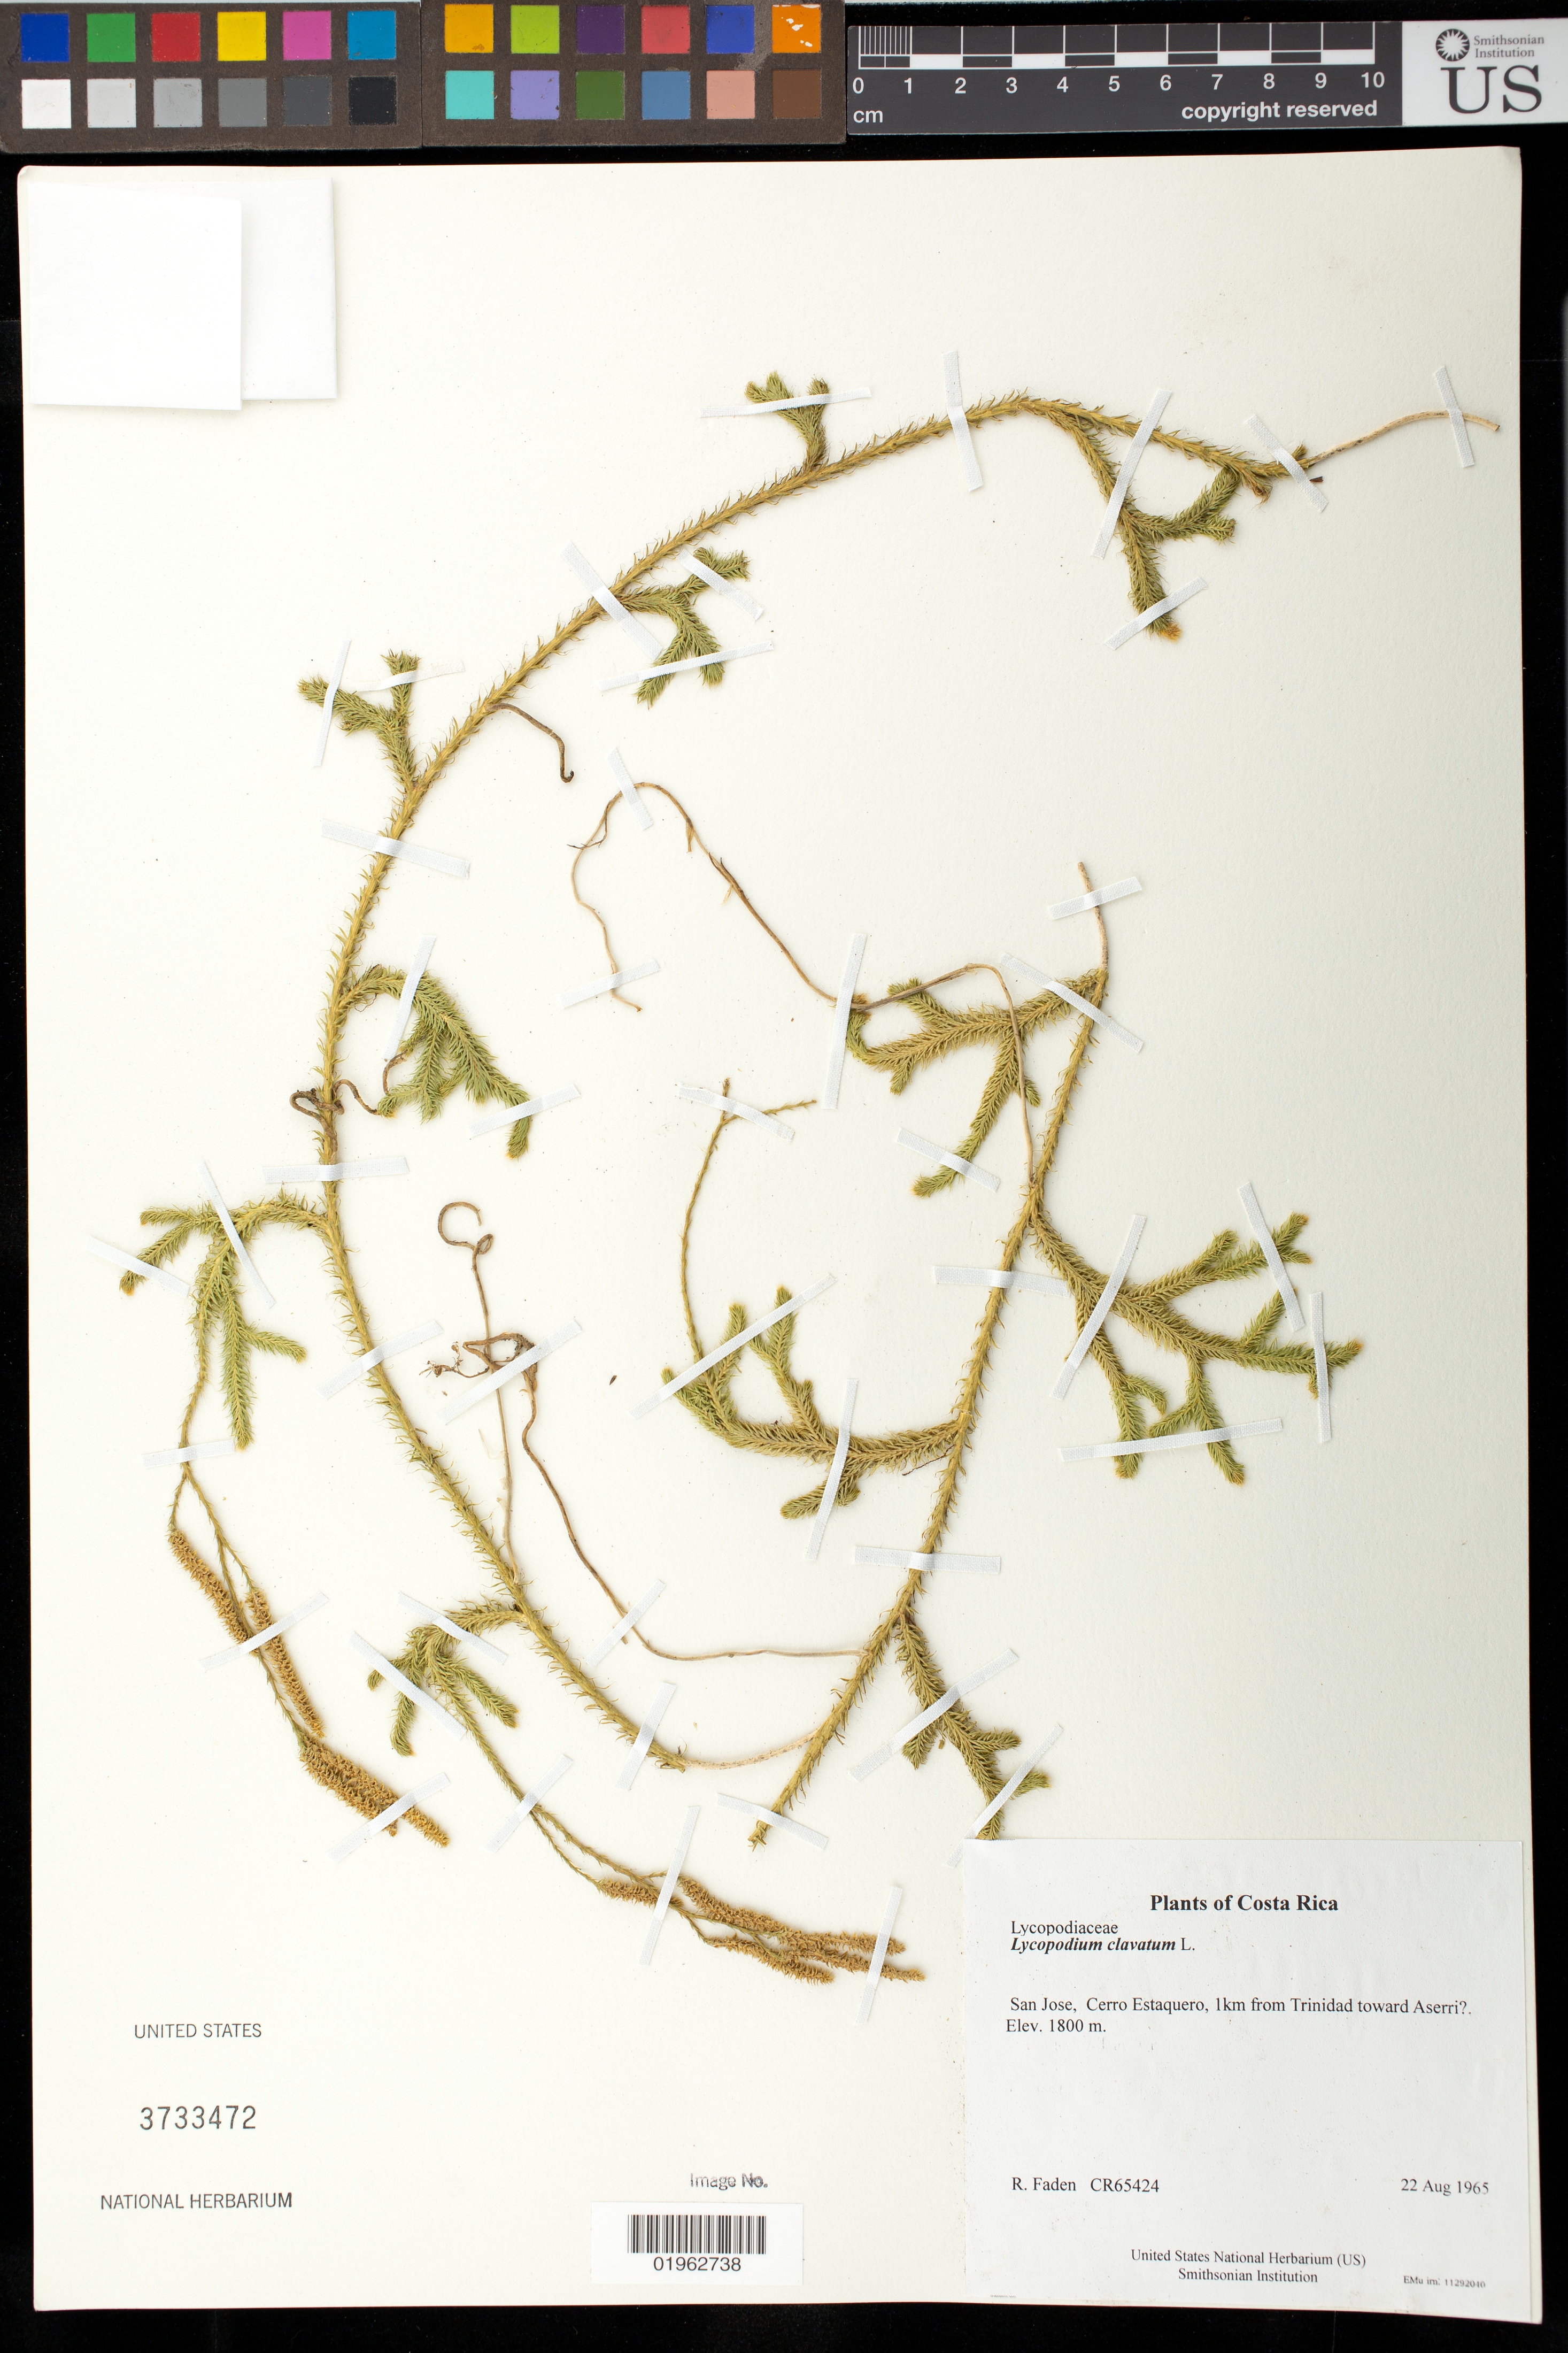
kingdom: Plantae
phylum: Tracheophyta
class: Lycopodiopsida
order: Lycopodiales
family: Lycopodiaceae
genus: Lycopodium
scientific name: Lycopodium clavatum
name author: L.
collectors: R. B. Faden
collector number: CR65424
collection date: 1965-08-22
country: Costa Rica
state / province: San Jose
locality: Cerro Estaquero, 1km from Trinidad toward Aserri?.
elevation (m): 1800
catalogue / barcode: US 3733472